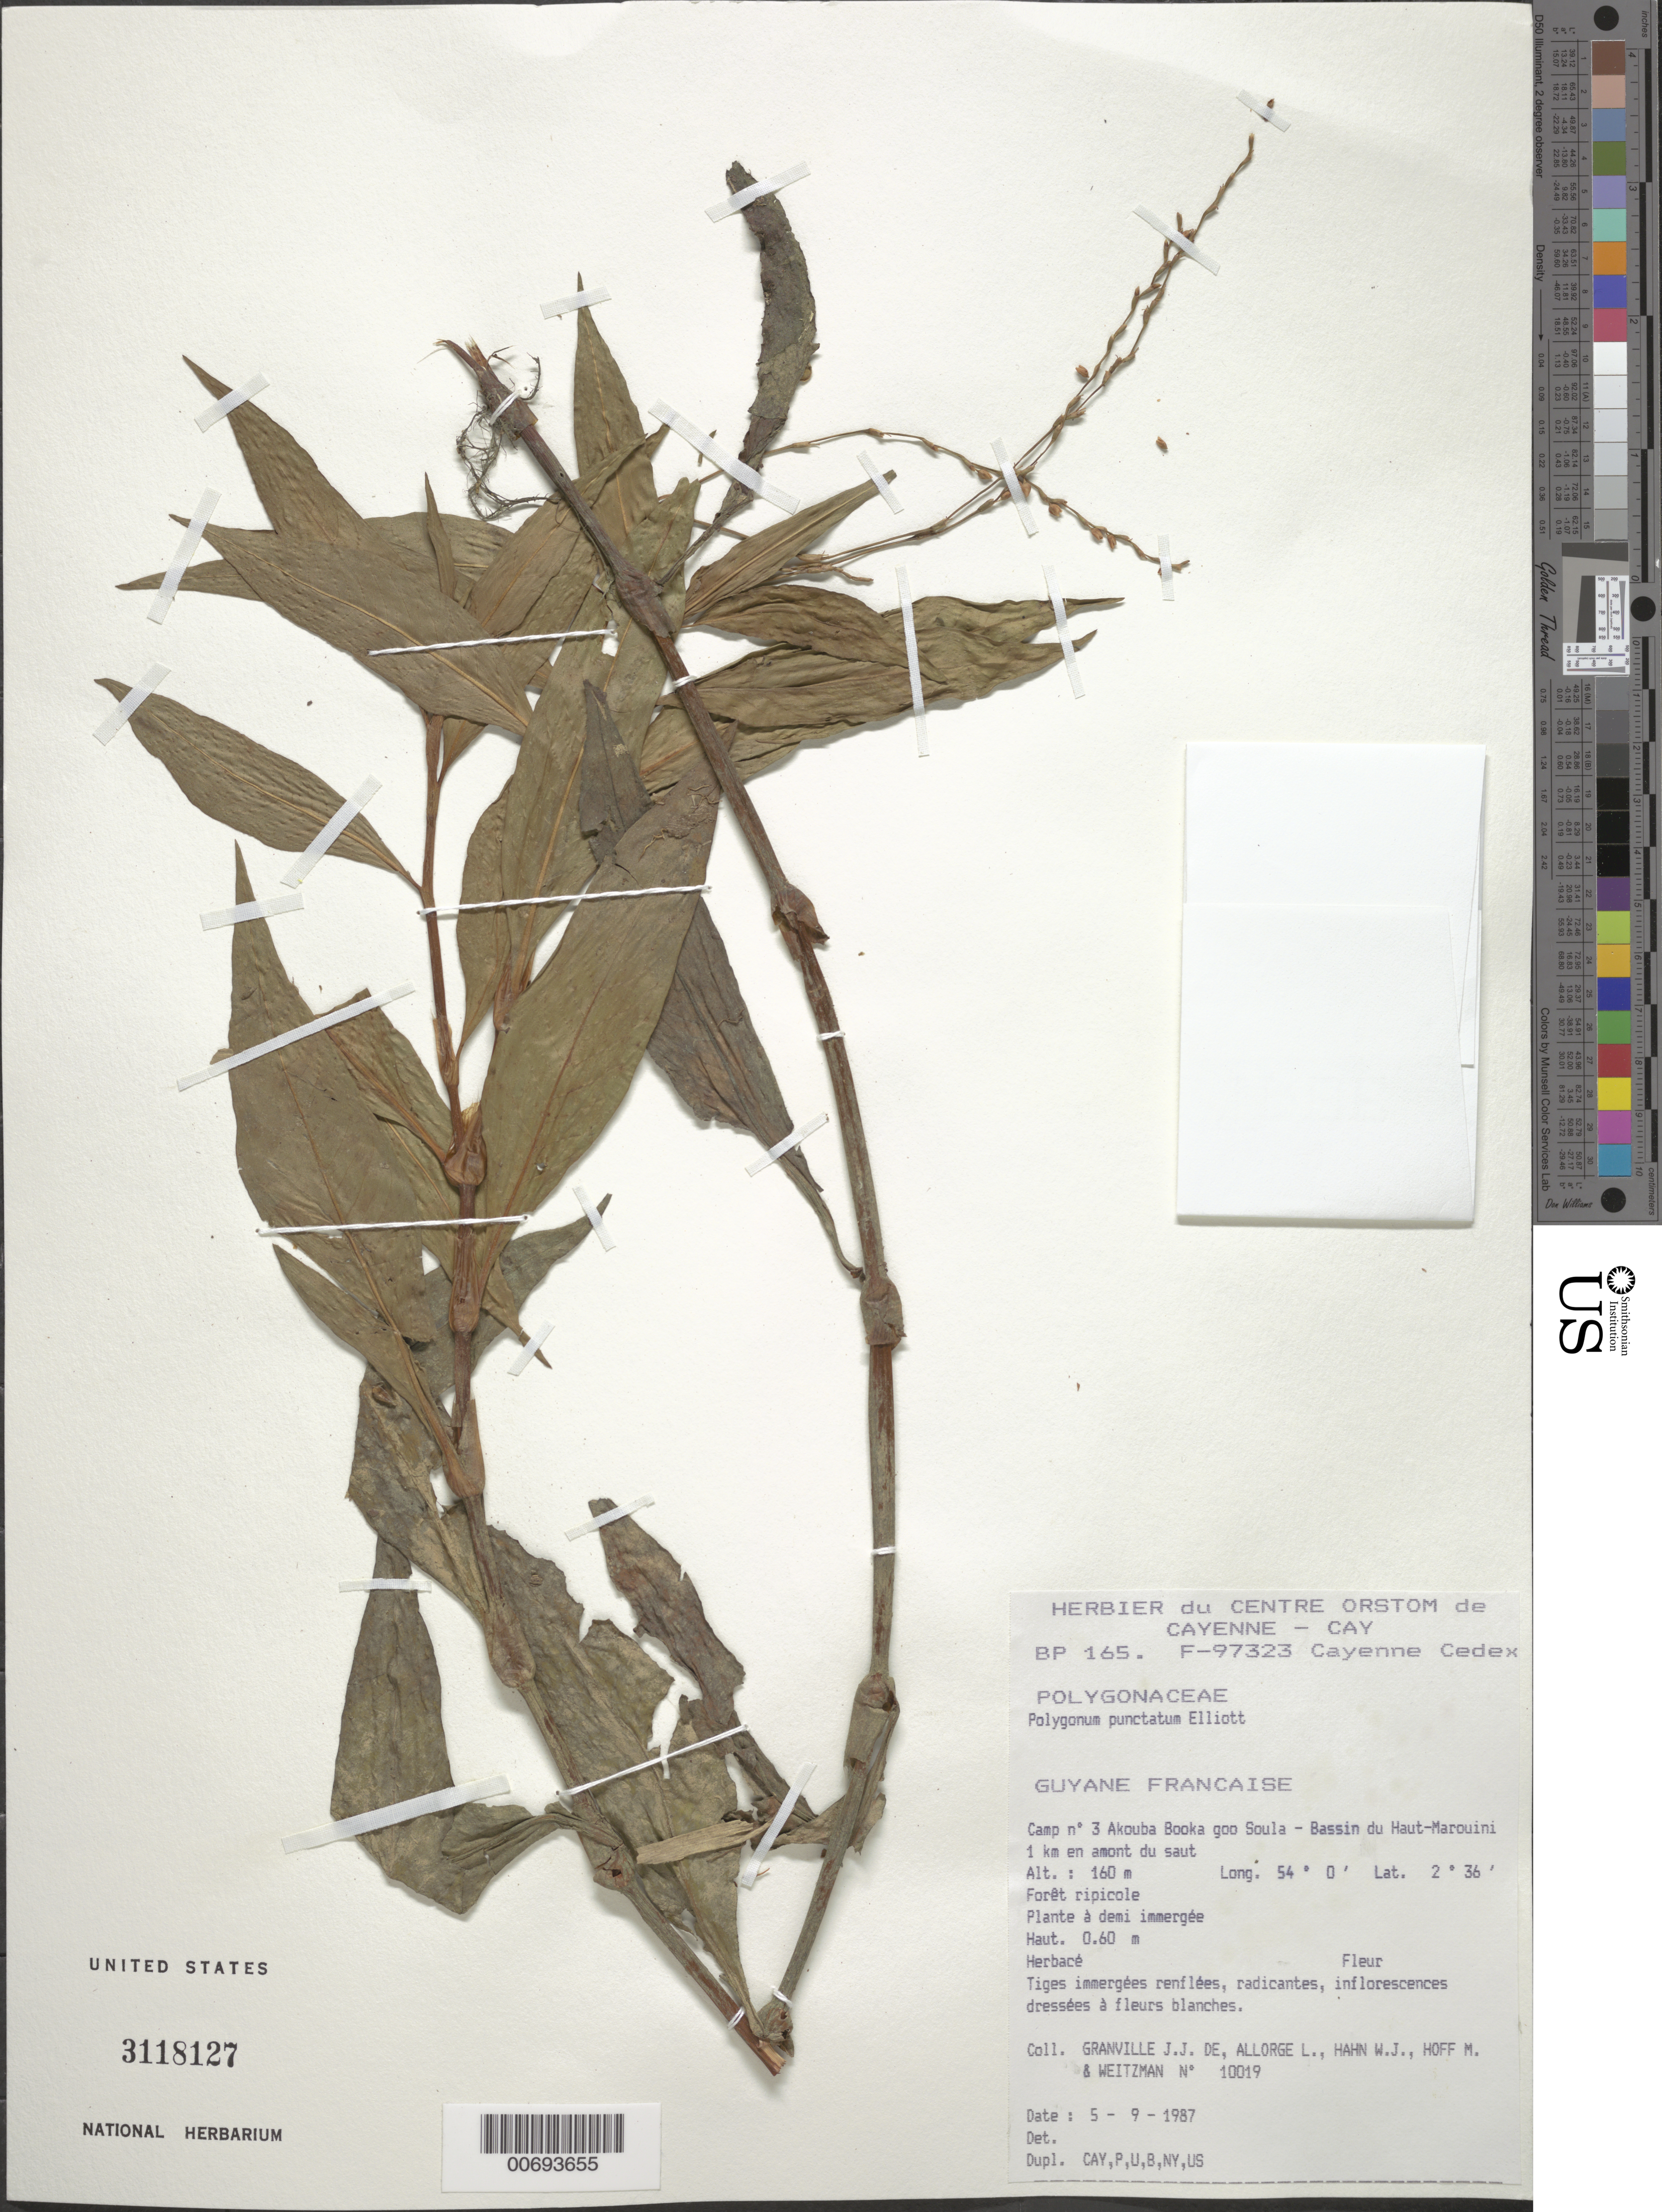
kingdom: Plantae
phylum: Tracheophyta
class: Magnoliopsida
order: Caryophyllales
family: Polygonaceae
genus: Polygonum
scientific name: Polygonum punctatum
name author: Elliott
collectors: J.-J. de Granville, L. Allorge, W. J. Hahn, M. Hoff & A. L. Weitzman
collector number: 10019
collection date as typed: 5-Sep-87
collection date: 1987-09-05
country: French Guiana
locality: Akouba Booka goo Soula, Camp #3, Bassin du Haut Marouini. 1 km en amont du saut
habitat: Riparian forest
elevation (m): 160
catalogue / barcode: US 3118127